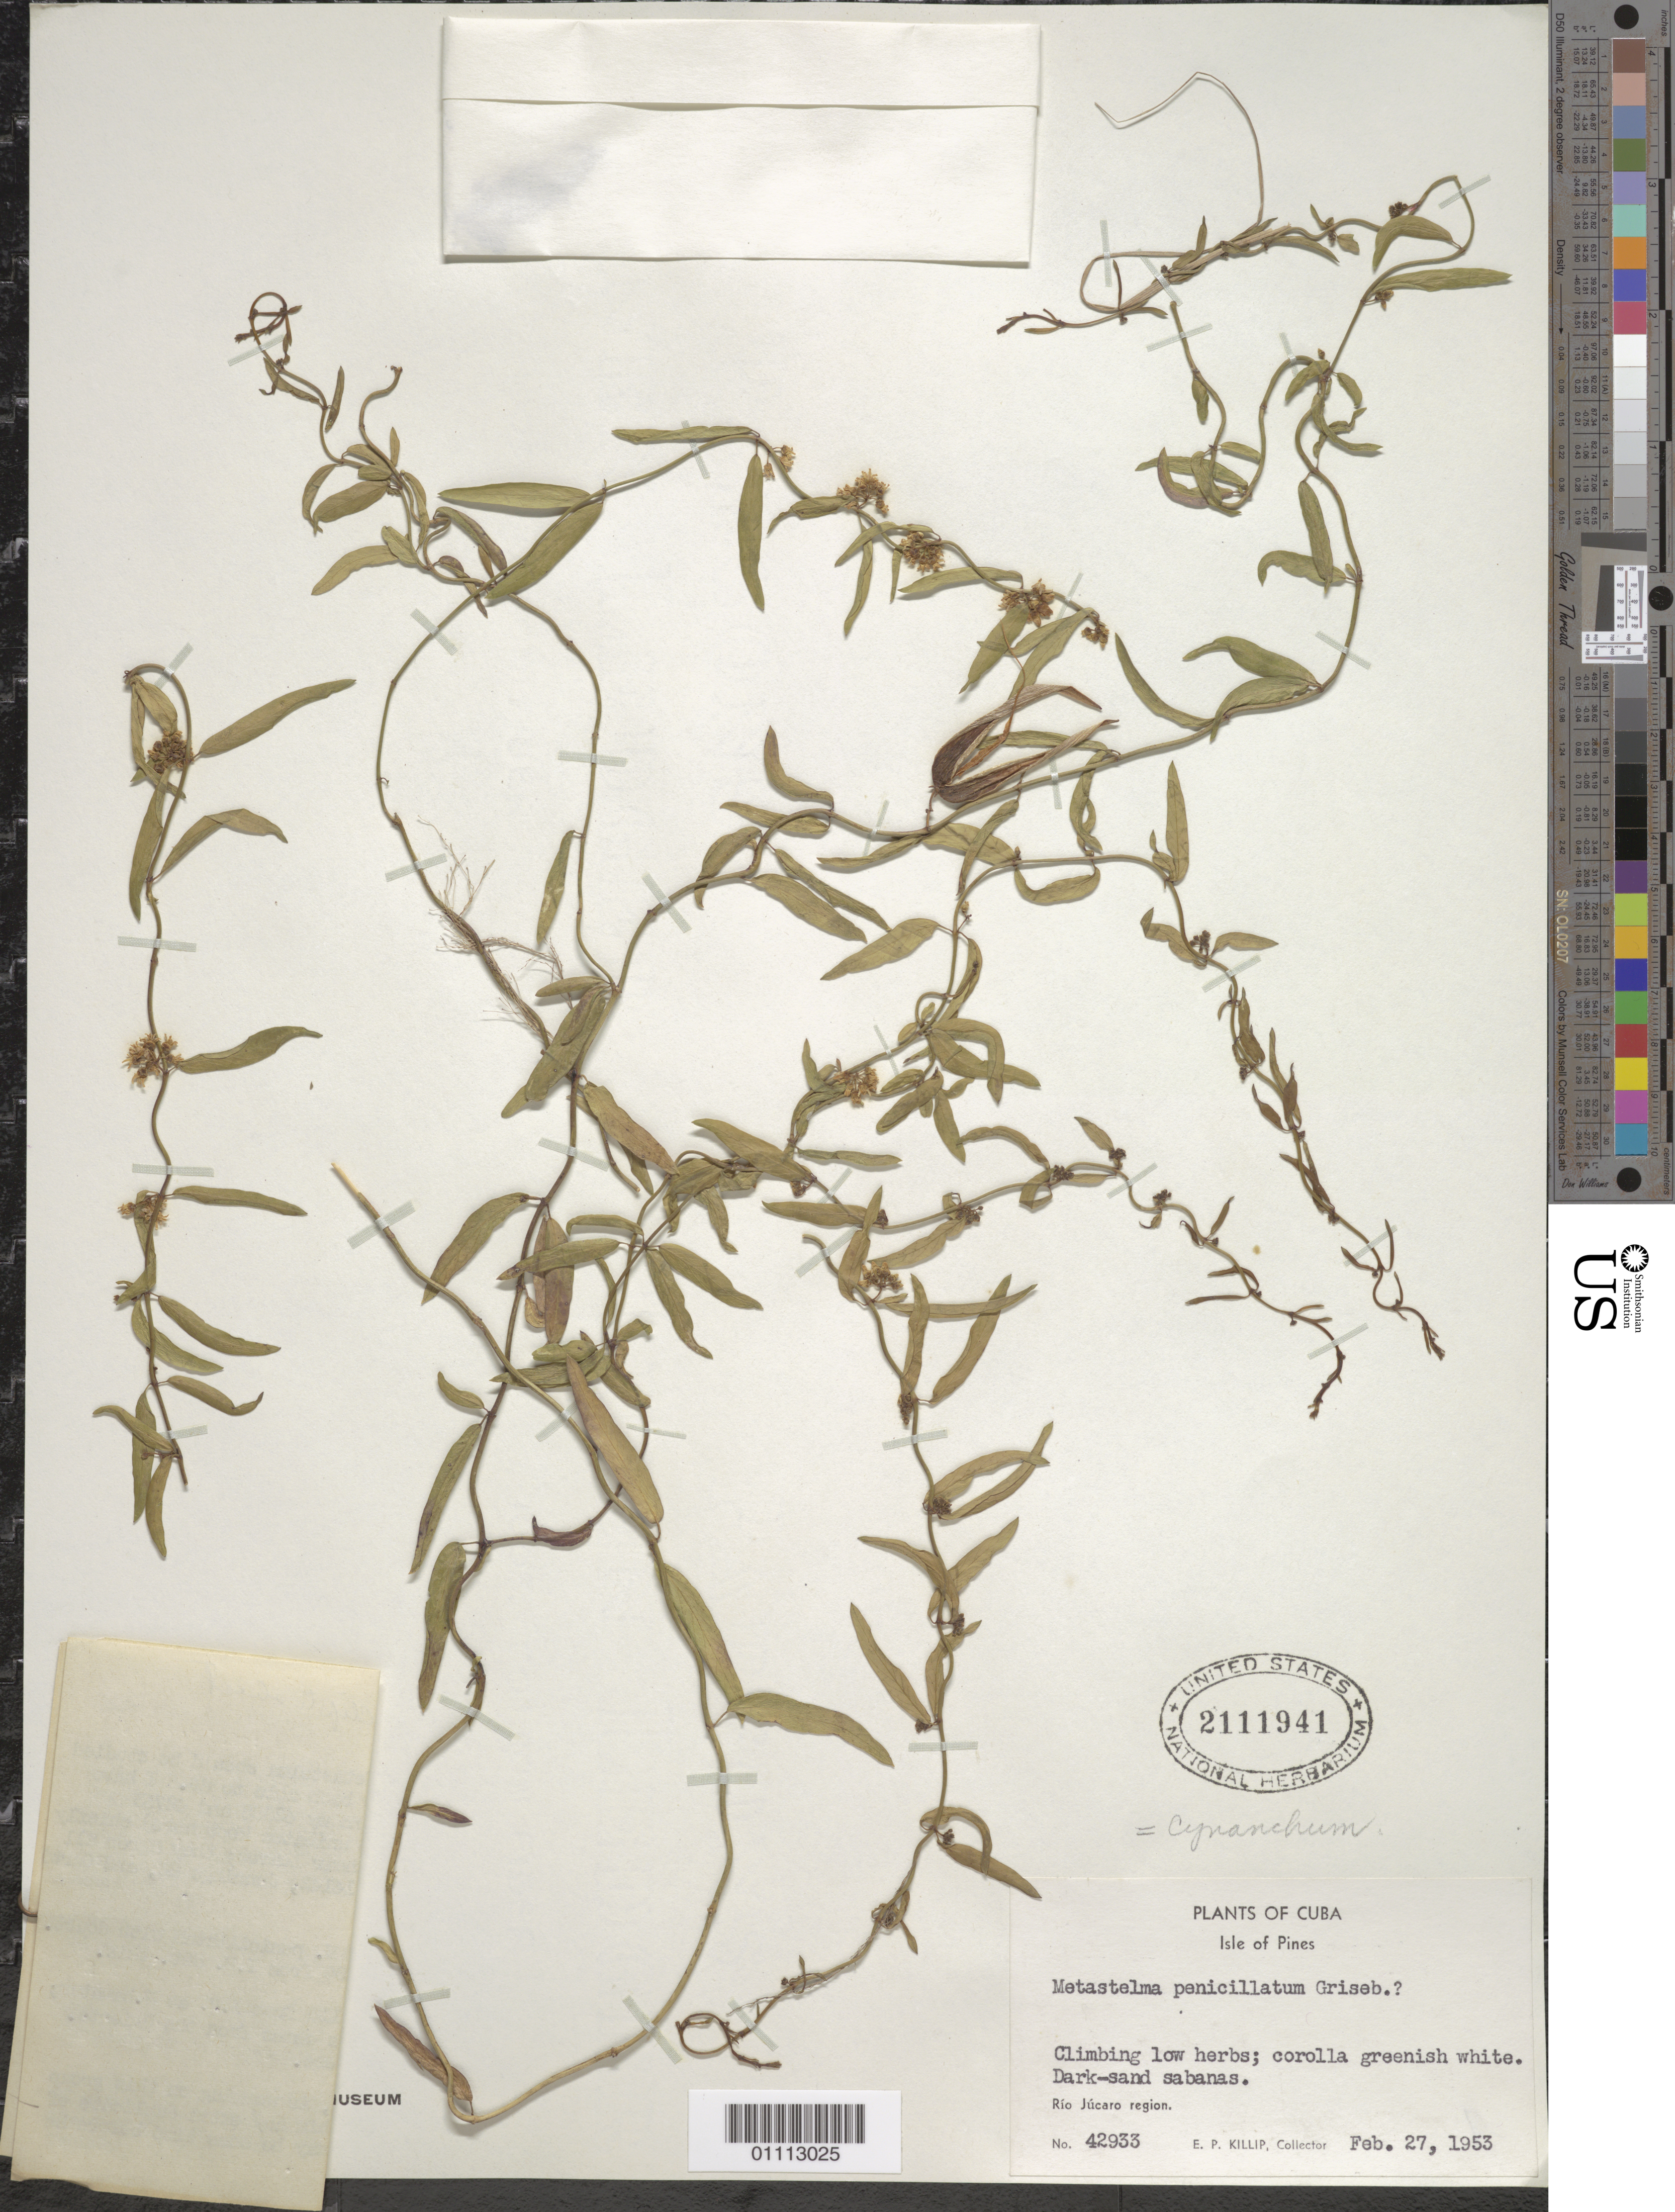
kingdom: Plantae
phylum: Tracheophyta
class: Magnoliopsida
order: Gentianales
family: Apocynaceae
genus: Cynanchum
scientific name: Cynanchum penicillatum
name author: (Griseb.) Alain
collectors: E. P. Killip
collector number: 42933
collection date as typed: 27 Feb 1953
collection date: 1953-02-27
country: Cuba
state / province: Isla de La Juventud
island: Isla de la Juventud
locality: Rio Jucaro region Dark-sand sabanas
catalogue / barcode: US 2111941